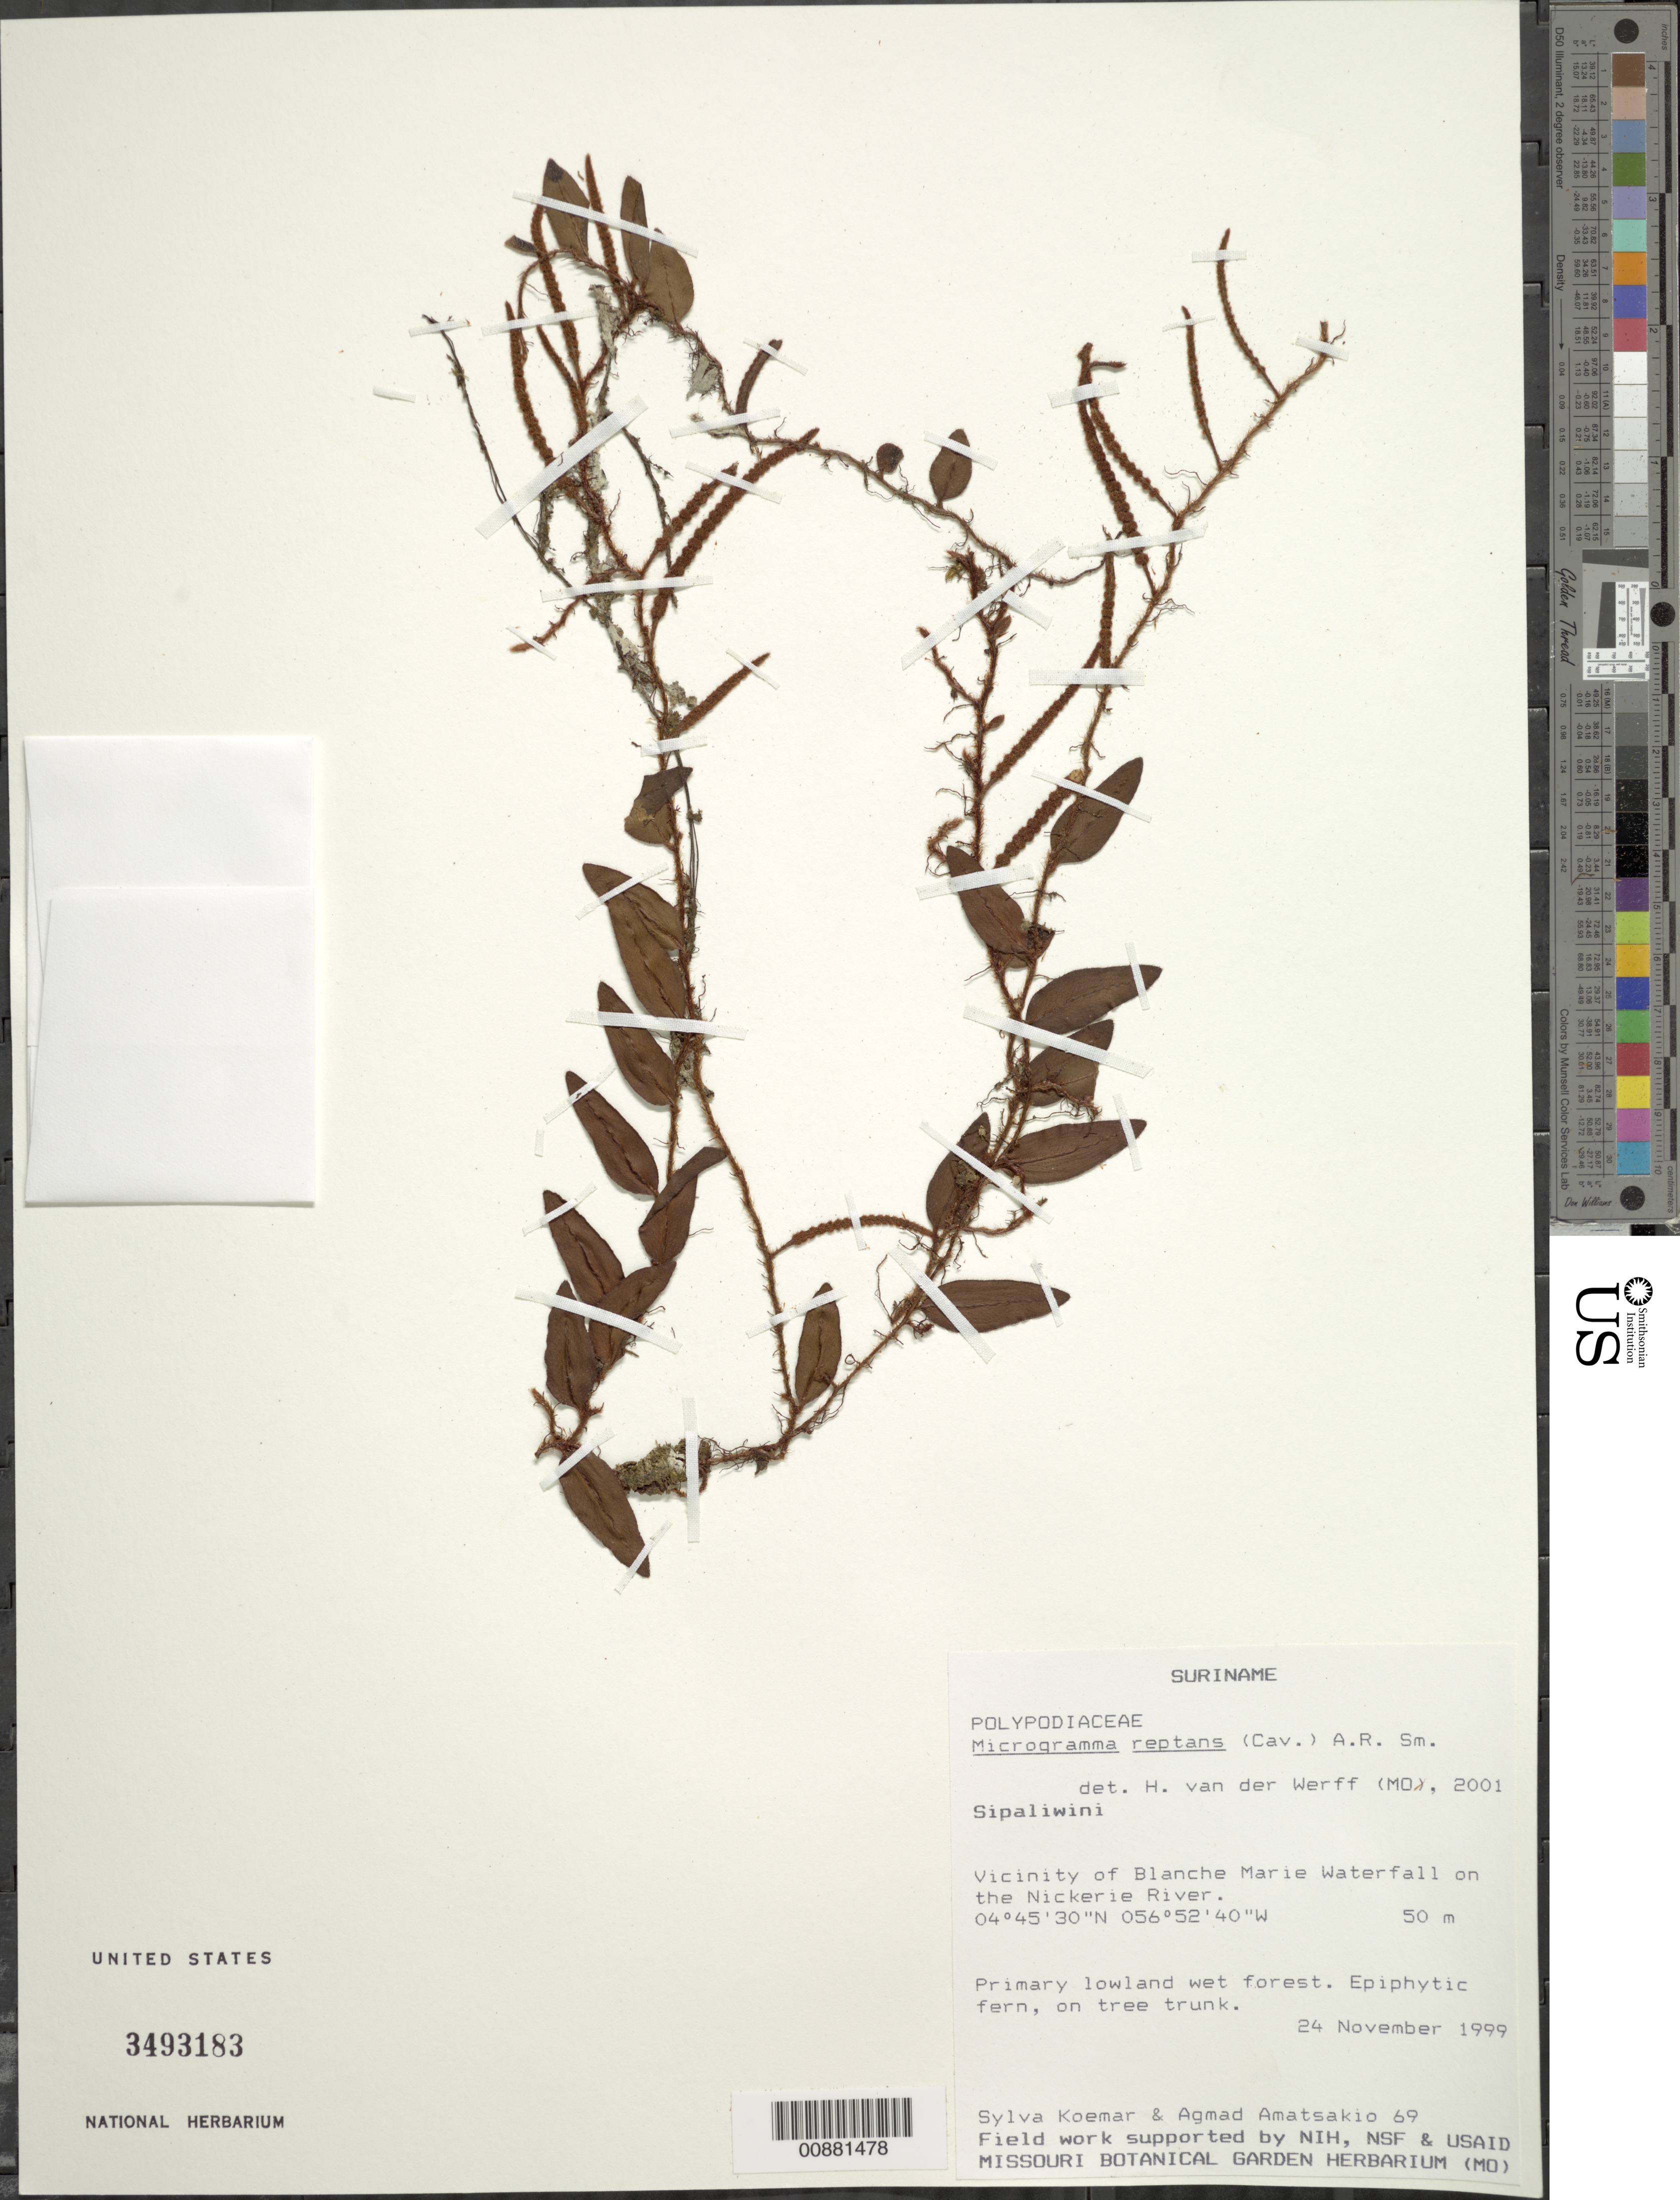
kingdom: Plantae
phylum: Tracheophyta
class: Polypodiopsida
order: Polypodiales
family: Polypodiaceae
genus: Microgramma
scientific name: Microgramma reptans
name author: (Cav.) A.R. Sm.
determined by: van der Werff, H., (MO), Missouri Botanical Garden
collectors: S. Koemar & A. Amatsakio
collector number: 69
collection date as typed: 24-Nov-99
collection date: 1999-11-24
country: Suriname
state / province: Sipaliwini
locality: Blanche Marie waterfall, vic., Nickerie R.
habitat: Primary lowland wet forest; on tree trunk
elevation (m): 50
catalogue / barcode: US 3493183